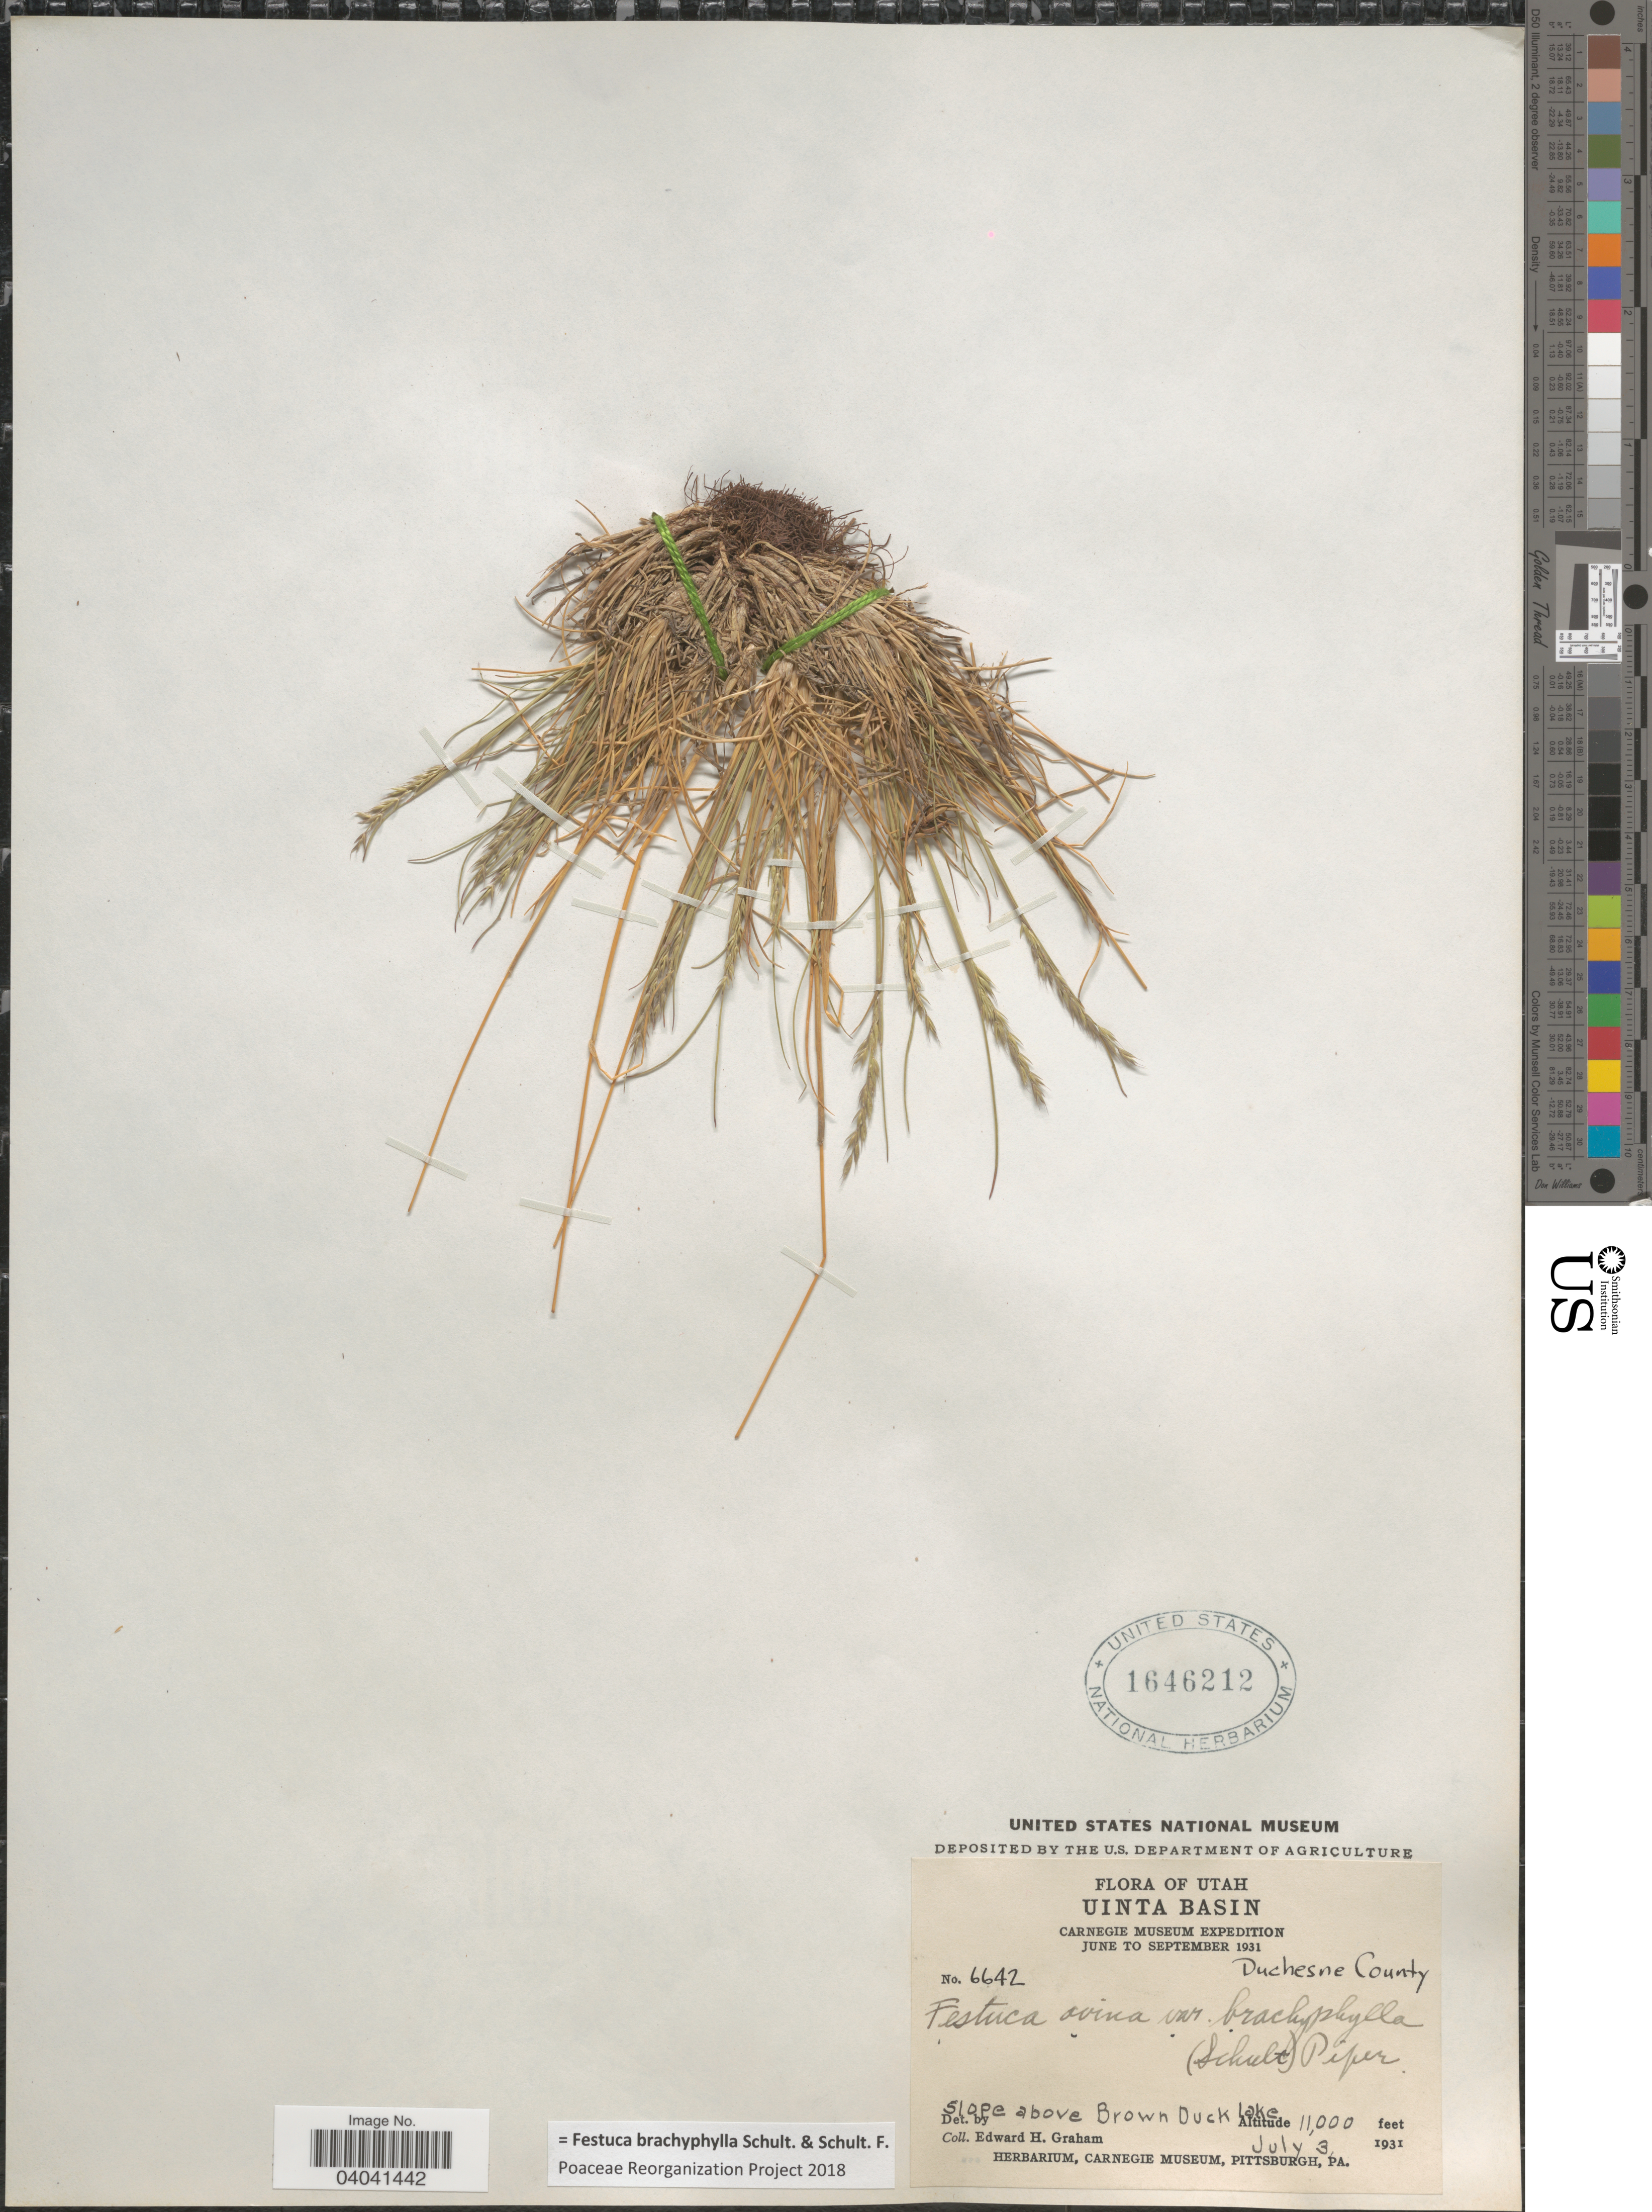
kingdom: Plantae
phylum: Tracheophyta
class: Liliopsida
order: Poales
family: Poaceae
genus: Festuca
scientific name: Festuca brachyphylla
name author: Schult. & Schult. f.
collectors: E. H. Graham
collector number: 6642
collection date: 1931-07-03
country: United States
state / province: Utah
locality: Uinta Basin. Duchesne County. Slope above Brown Duck Lake.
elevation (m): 3353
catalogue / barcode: US 1646212